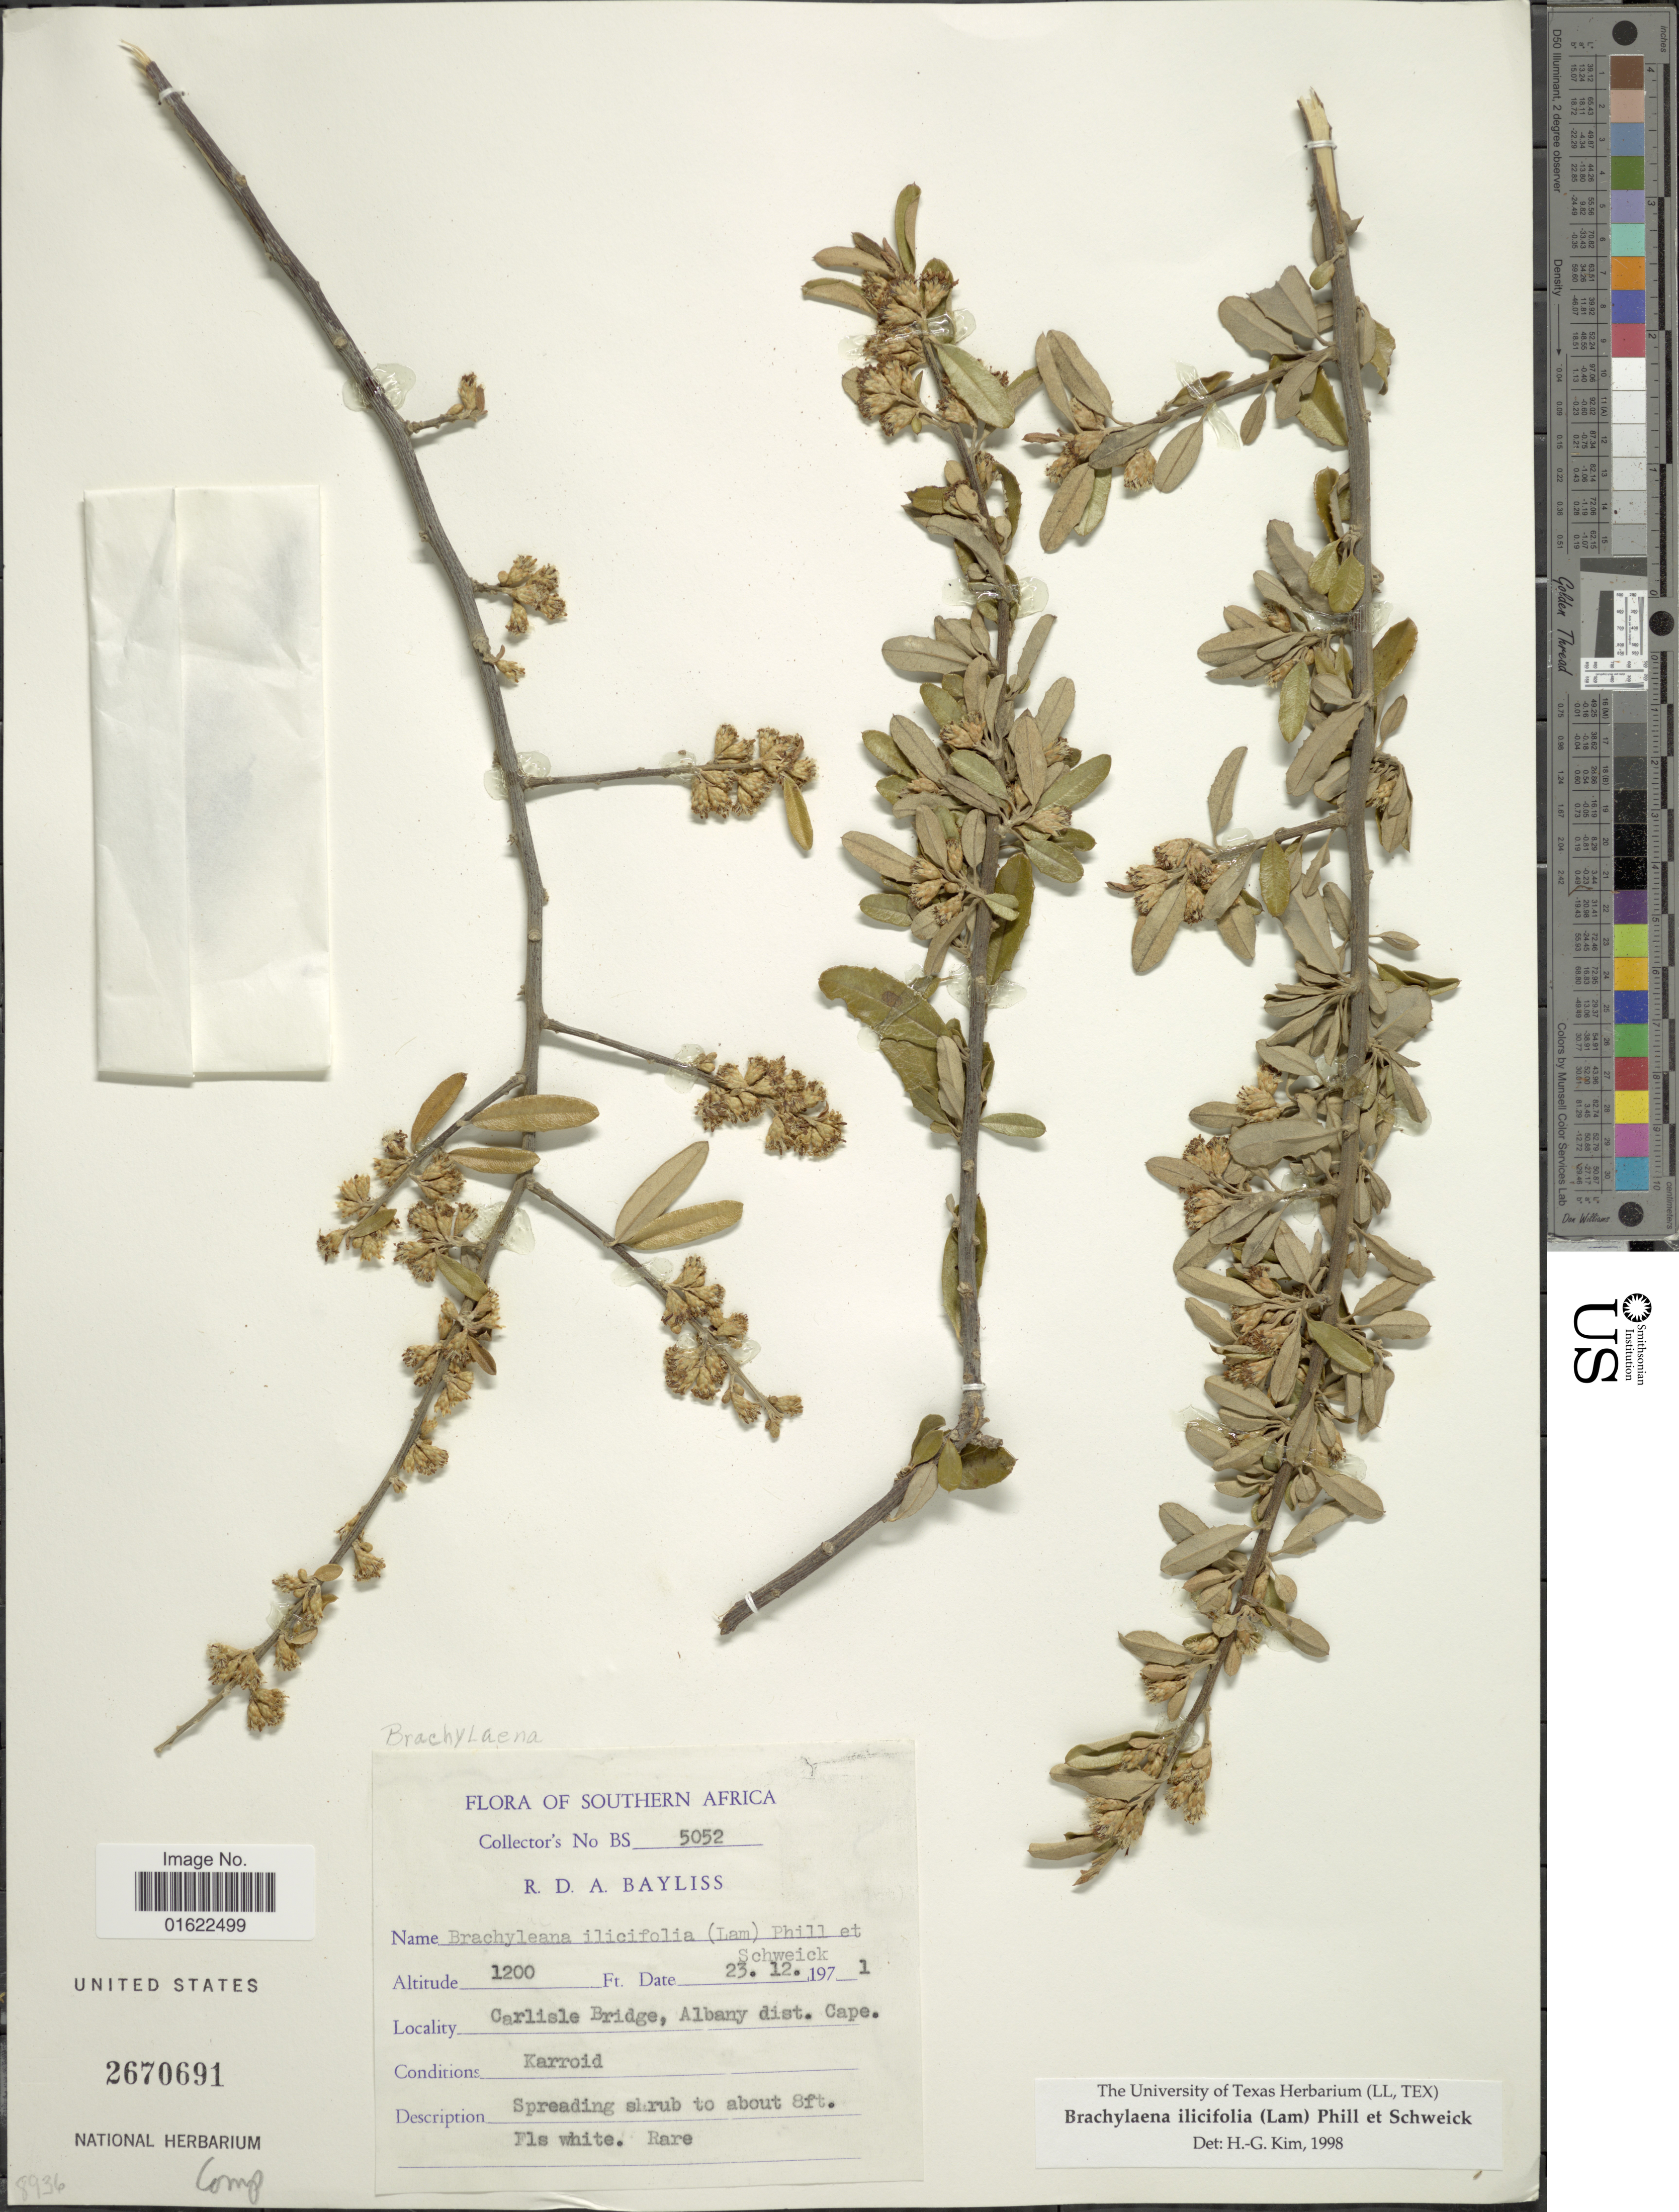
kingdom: Plantae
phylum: Tracheophyta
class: Magnoliopsida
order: Asterales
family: Asteraceae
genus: Brachylaena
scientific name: Brachylaena ilicifolia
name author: (Lam.) E. Phillips & Schweick.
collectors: R. Bayliss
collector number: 5052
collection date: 1971-12-23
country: South Africa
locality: Carlisle Bridge, Albany dist. Cape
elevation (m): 366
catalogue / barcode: US 2670691